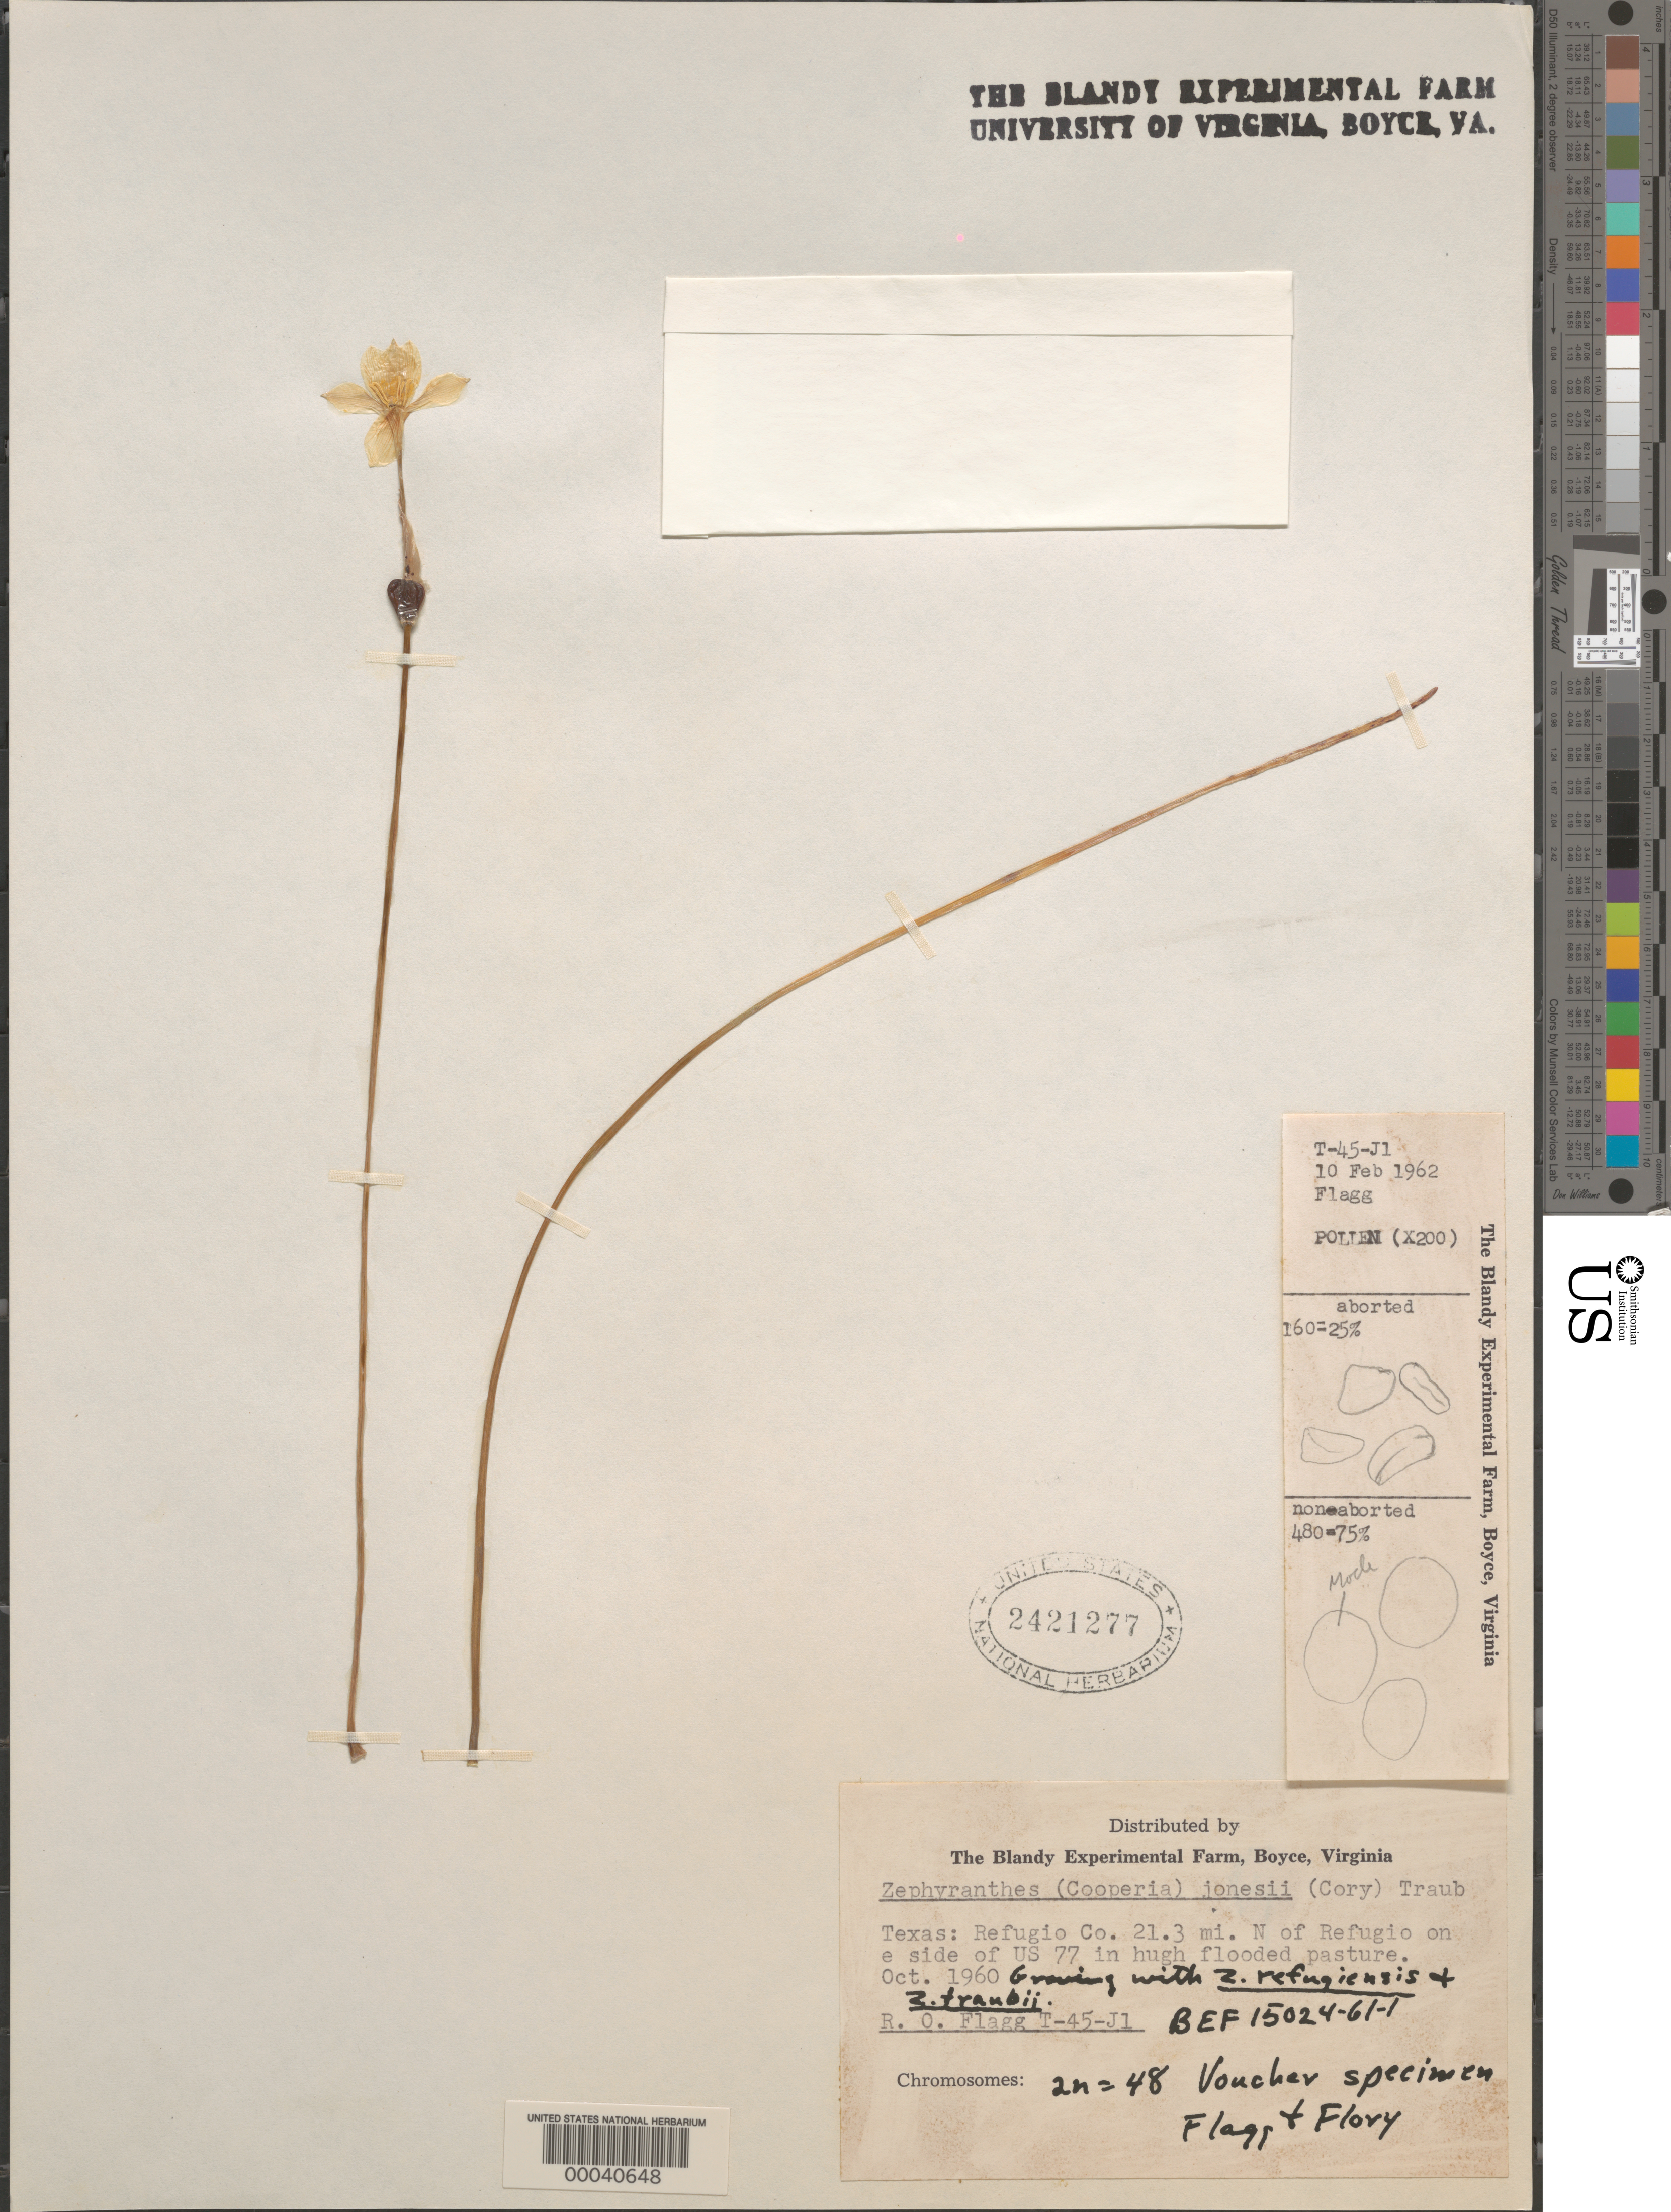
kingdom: Plantae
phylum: Tracheophyta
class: Liliopsida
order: Asparagales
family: Amaryllidaceae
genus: Zephyranthes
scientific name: Zephyranthes jonesii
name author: (Cory) Traub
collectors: R. O. Flagg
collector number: T-45-j1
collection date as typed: Oct 1960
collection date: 1960-10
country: United States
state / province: Texas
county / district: Refugio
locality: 21.3 mi. n of refugio on e side of us 77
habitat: Flooded pasture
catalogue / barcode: US 2421277